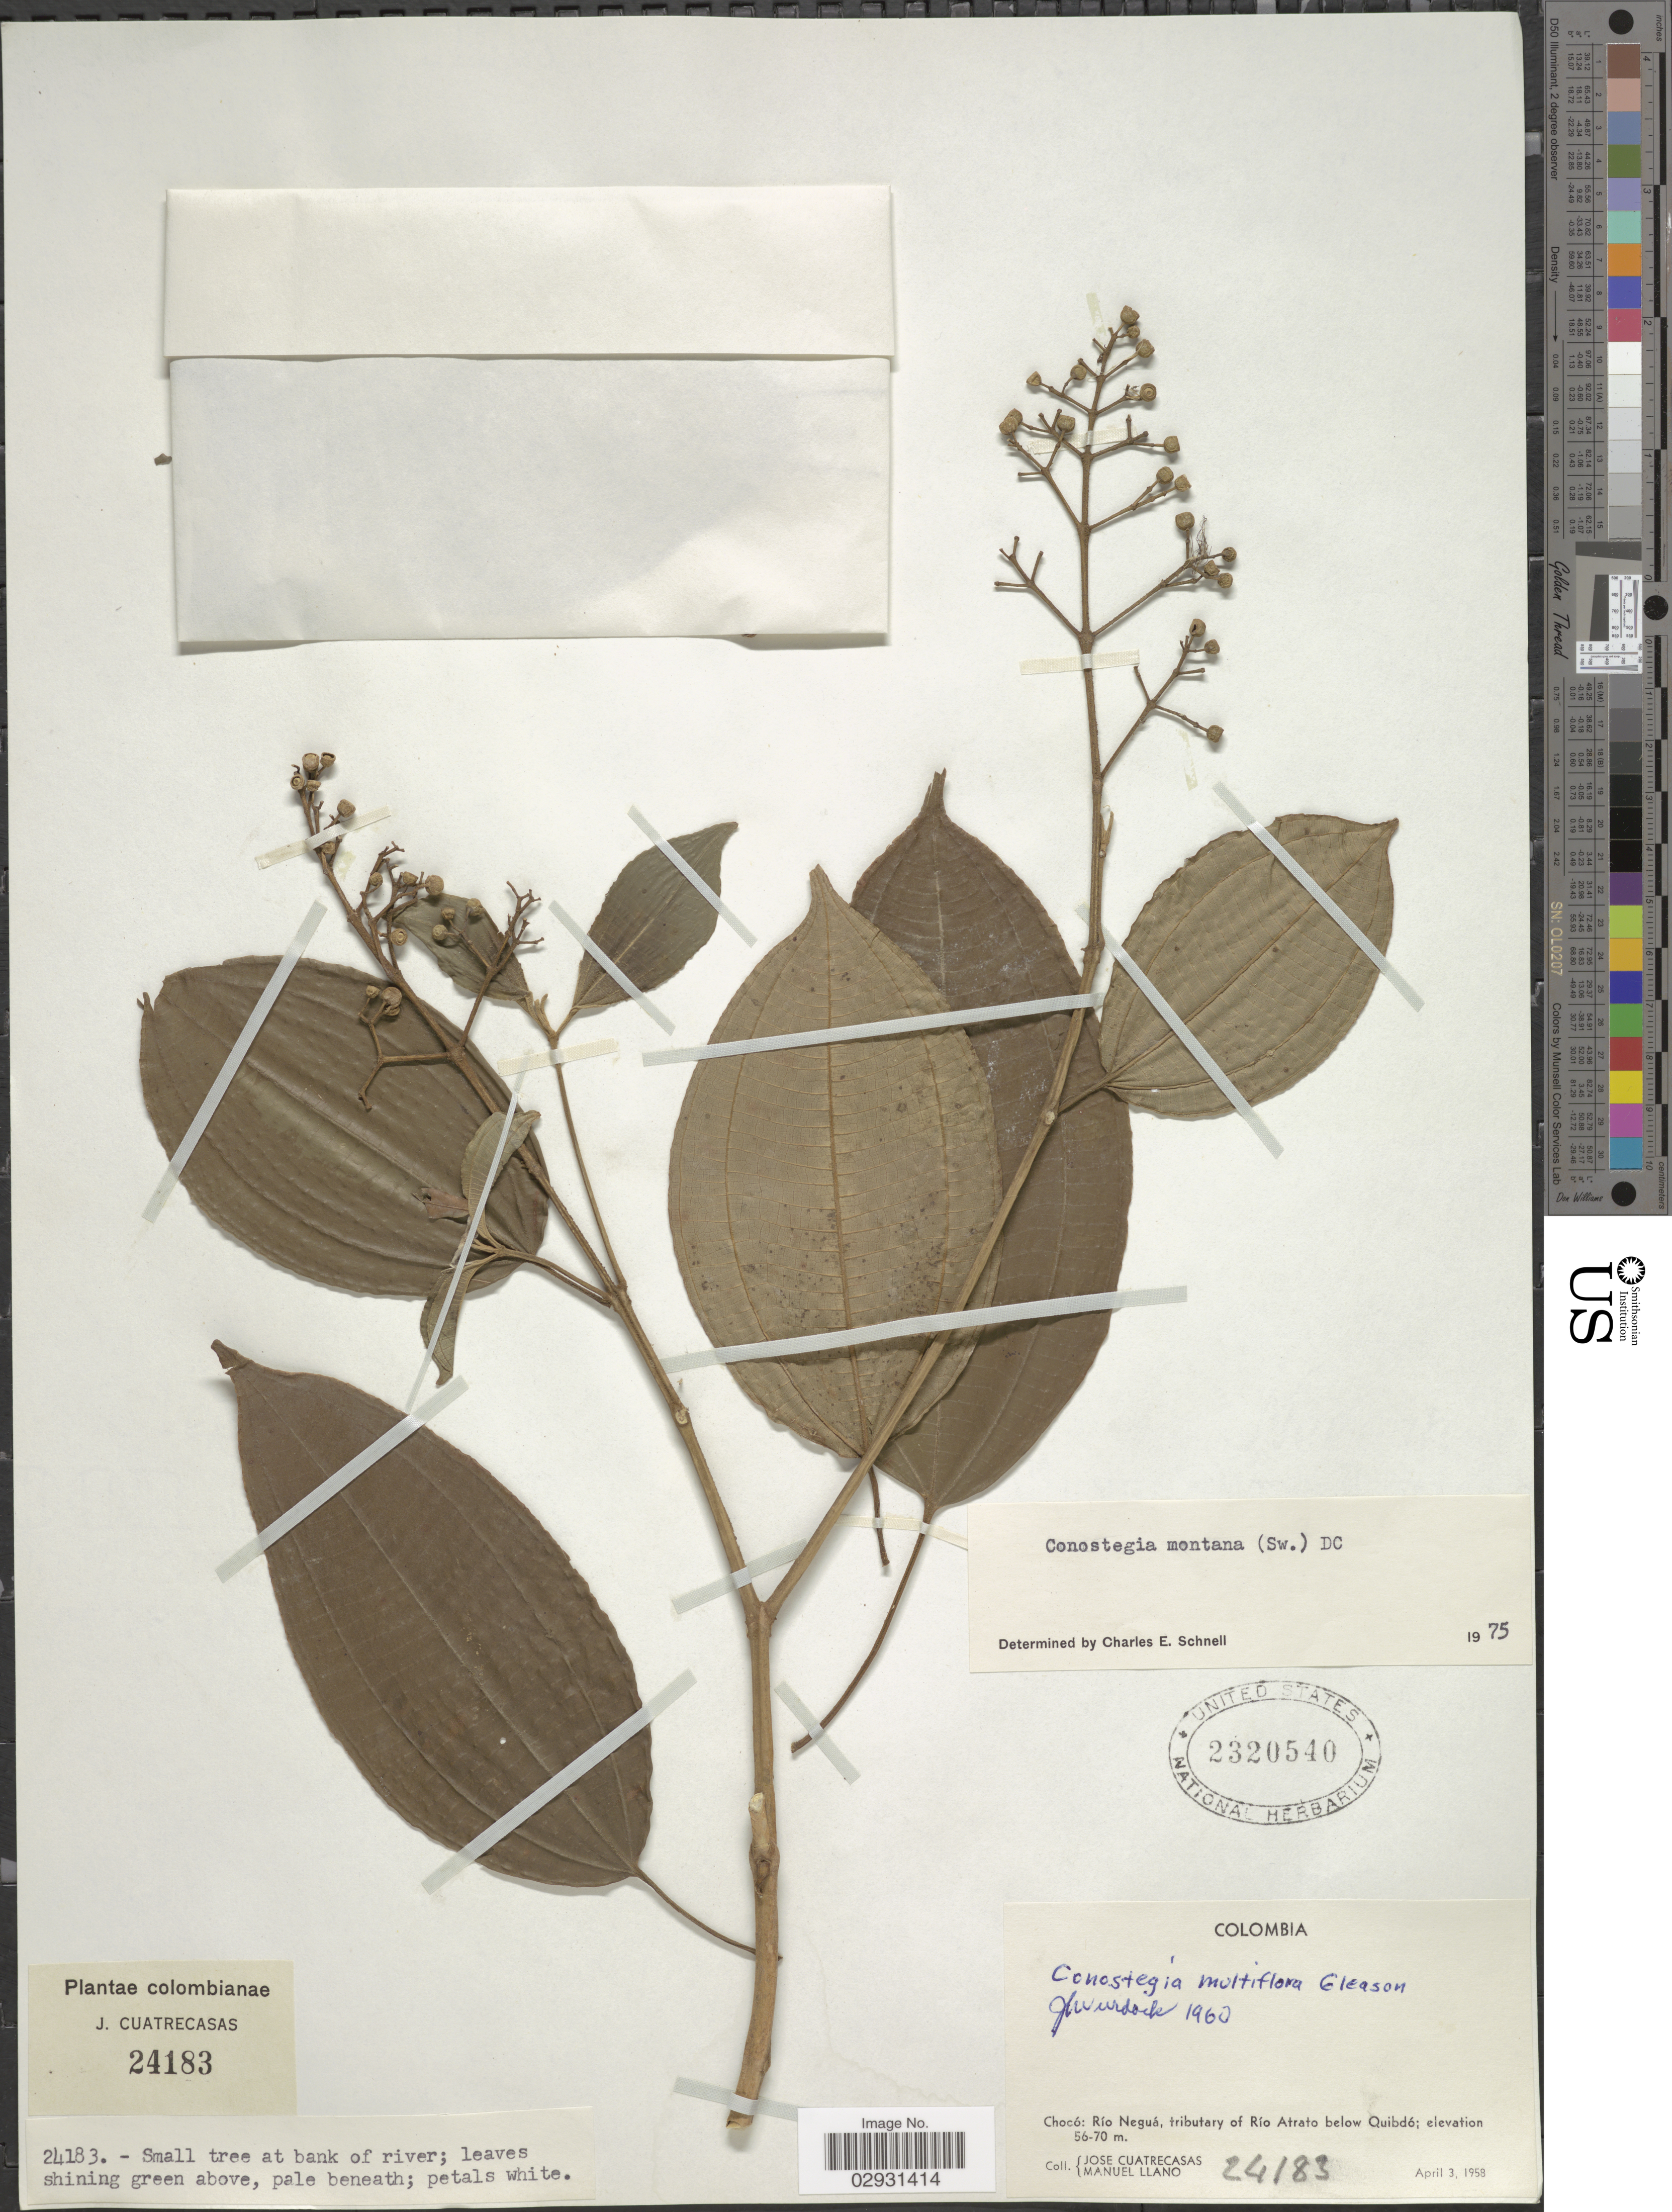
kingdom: Plantae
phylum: Tracheophyta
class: Magnoliopsida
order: Myrtales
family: Melastomataceae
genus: Conostegia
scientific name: Conostegia montana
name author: (Sw.) D. Don ex DC.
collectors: J. Cuatrecasas & M. Llano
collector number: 24183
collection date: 1958-04-03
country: Colombia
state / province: Chocó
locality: Río Neguá, tributary of Río Atrato below Quibdó. Small tree at bank of river.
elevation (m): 56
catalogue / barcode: US 2320540